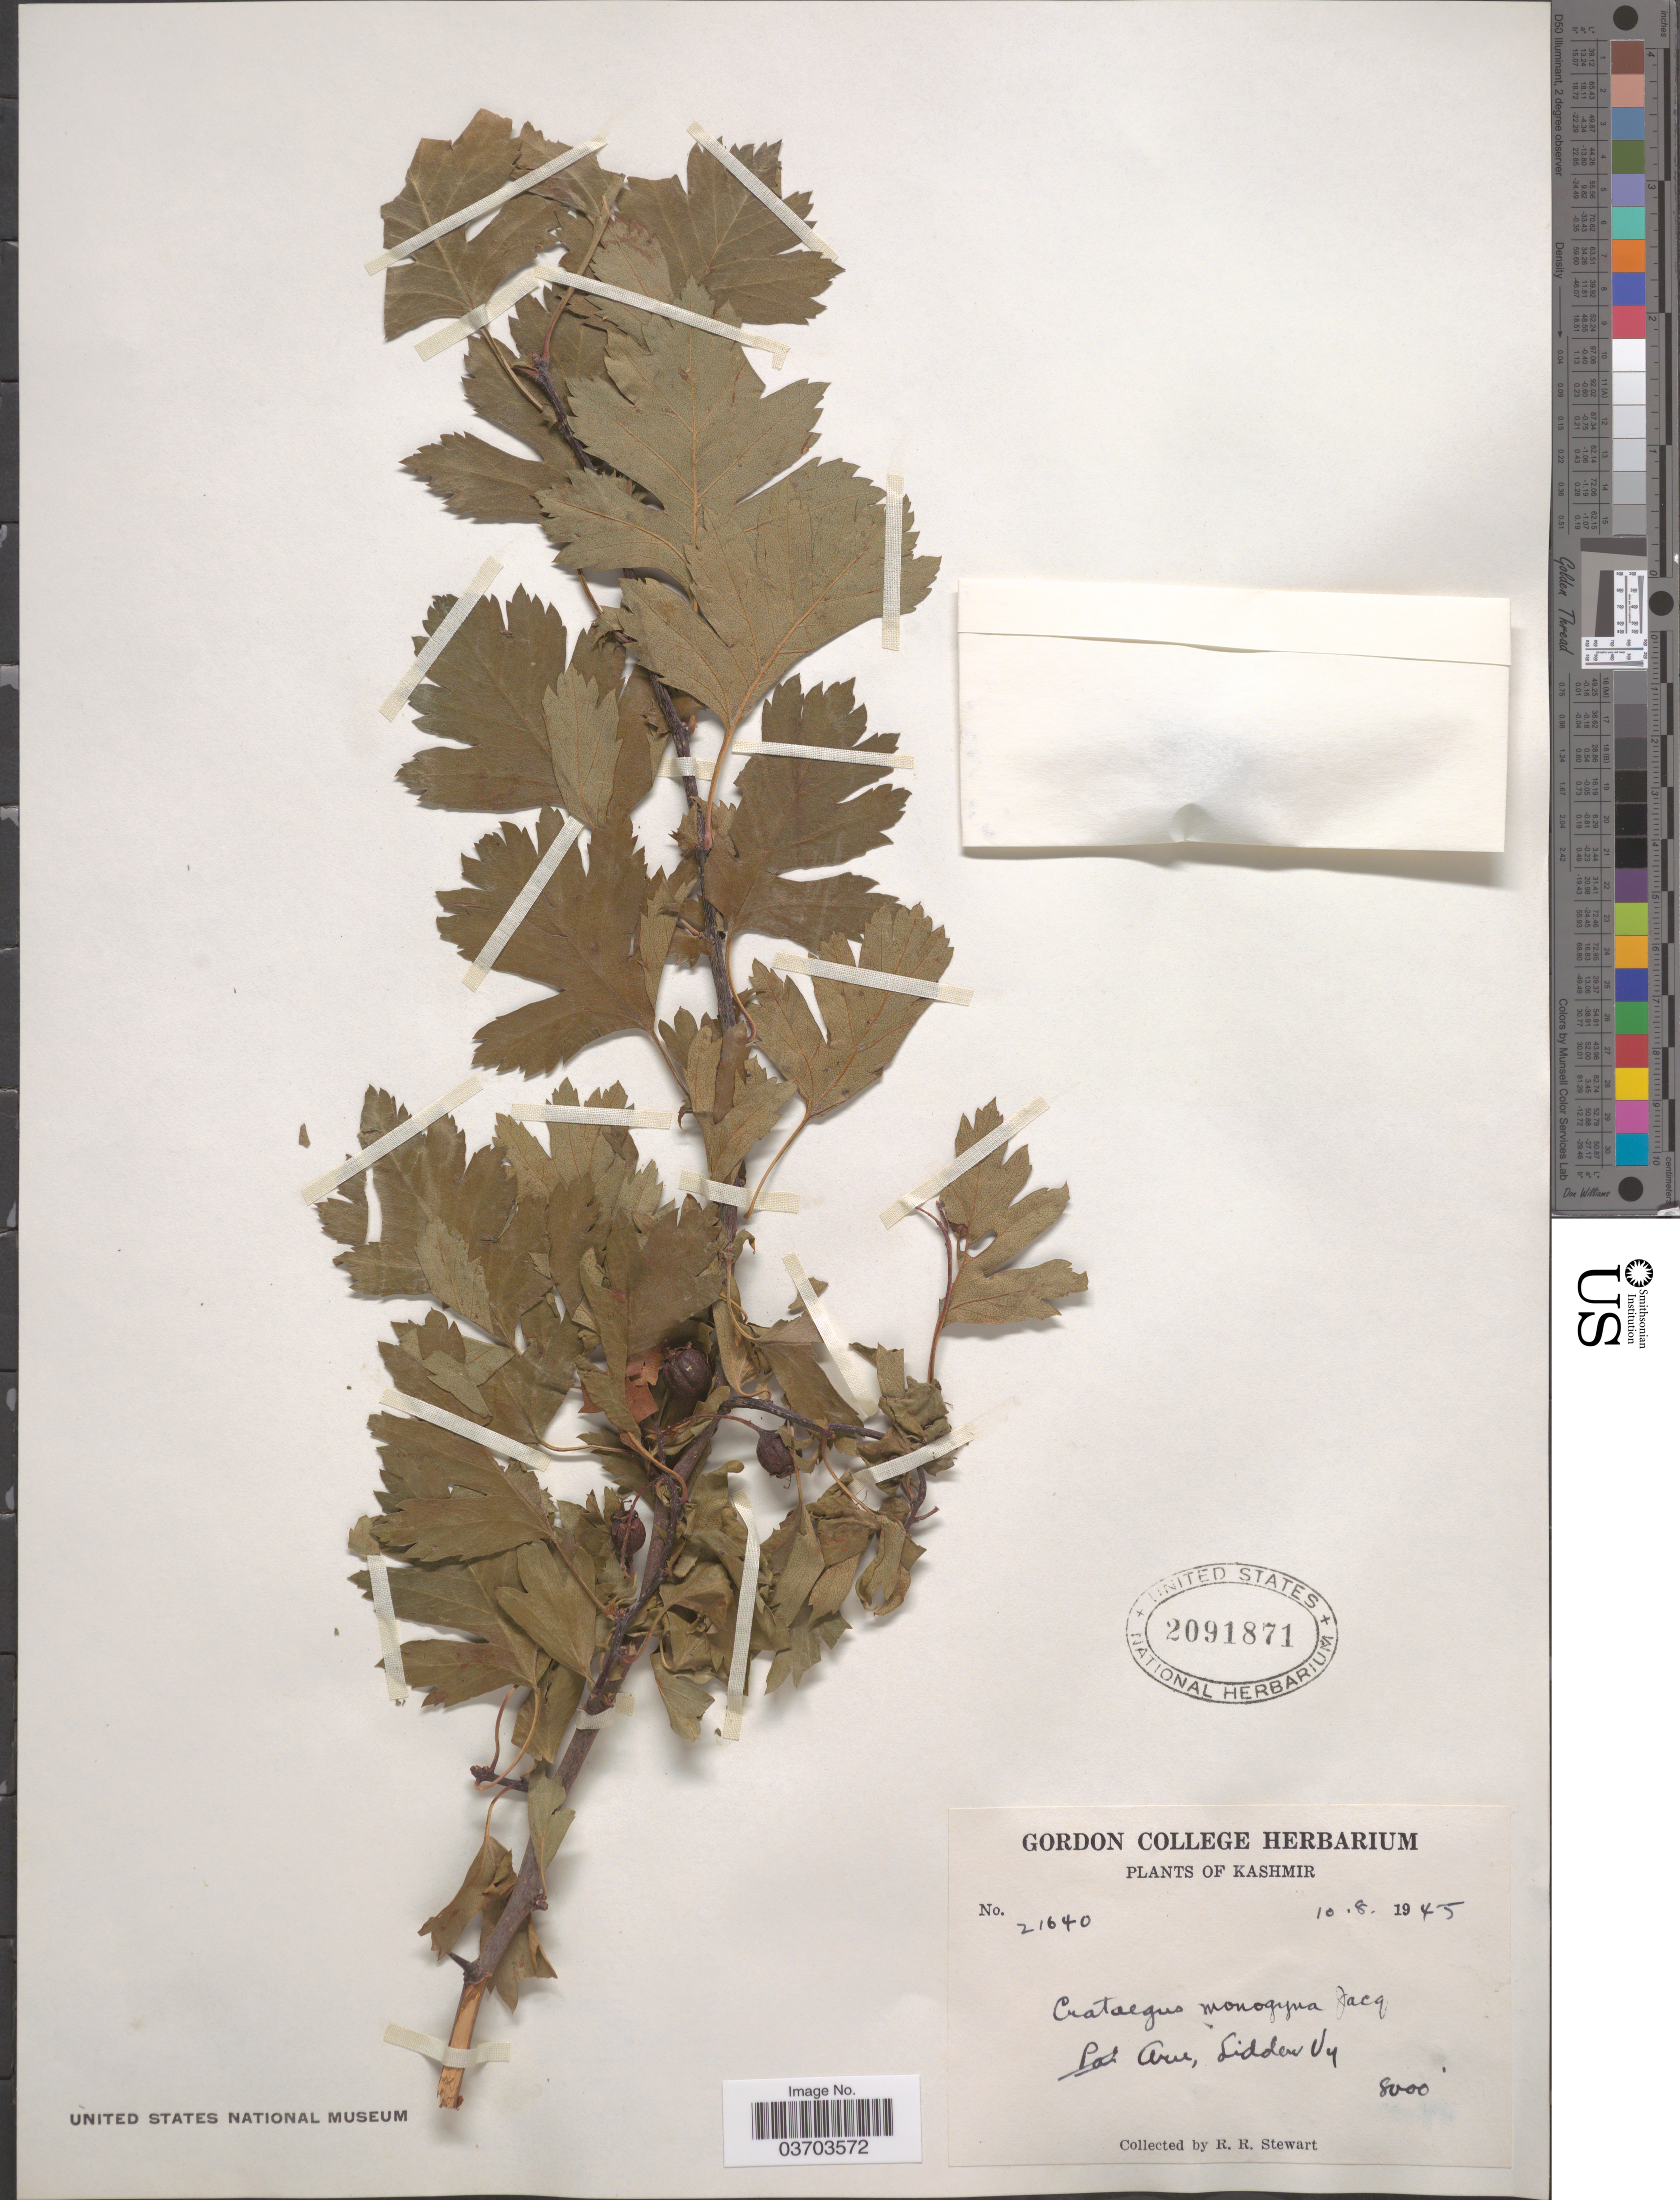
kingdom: Plantae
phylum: Tracheophyta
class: Magnoliopsida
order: Rosales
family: Rosaceae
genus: Crataegus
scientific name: Crataegus monogyna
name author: Lindin.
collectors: R. Stewart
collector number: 21640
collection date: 1945-08-10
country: India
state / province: Jammu and Kashmir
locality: Kashmir. Aru, Lidden Vy.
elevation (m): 2438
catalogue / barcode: US 2091871